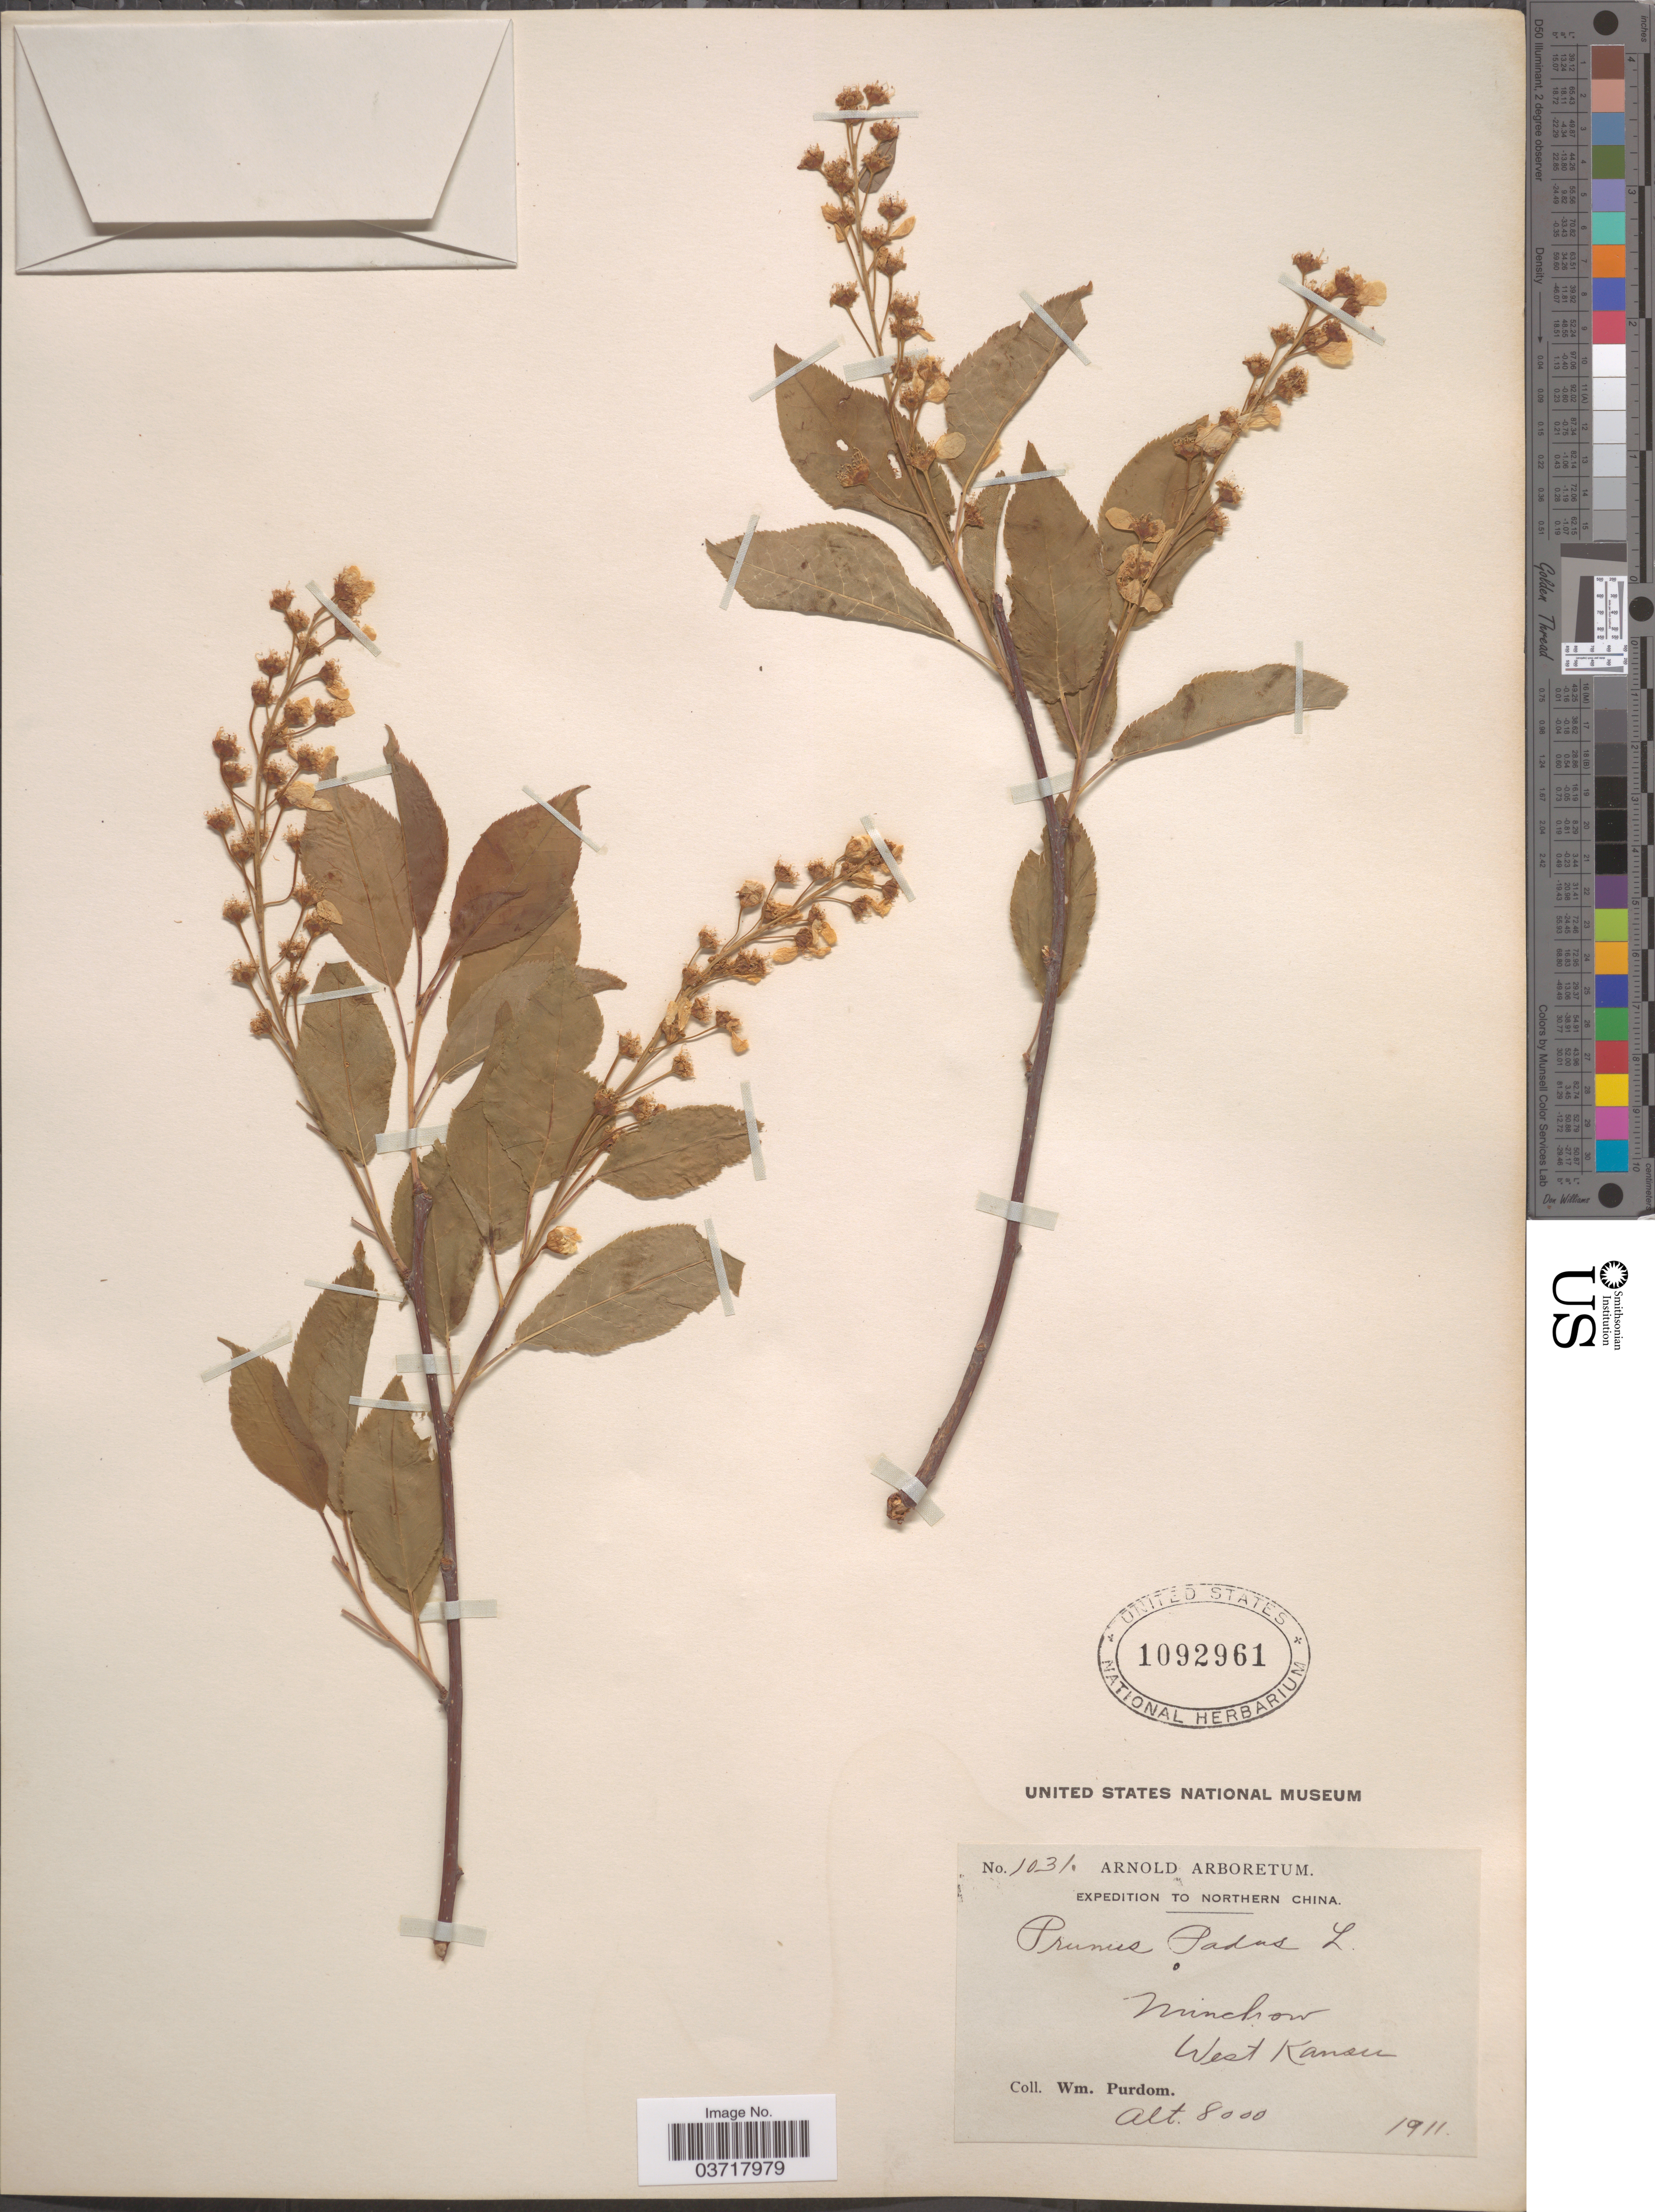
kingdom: Plantae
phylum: Tracheophyta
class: Magnoliopsida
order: Rosales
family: Rosaceae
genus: Prunus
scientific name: Prunus padus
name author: L.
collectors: W. Purdom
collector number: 1031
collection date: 1911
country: China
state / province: Gansu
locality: Northern China. Minchow, West Kansu.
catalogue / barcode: US 1092961